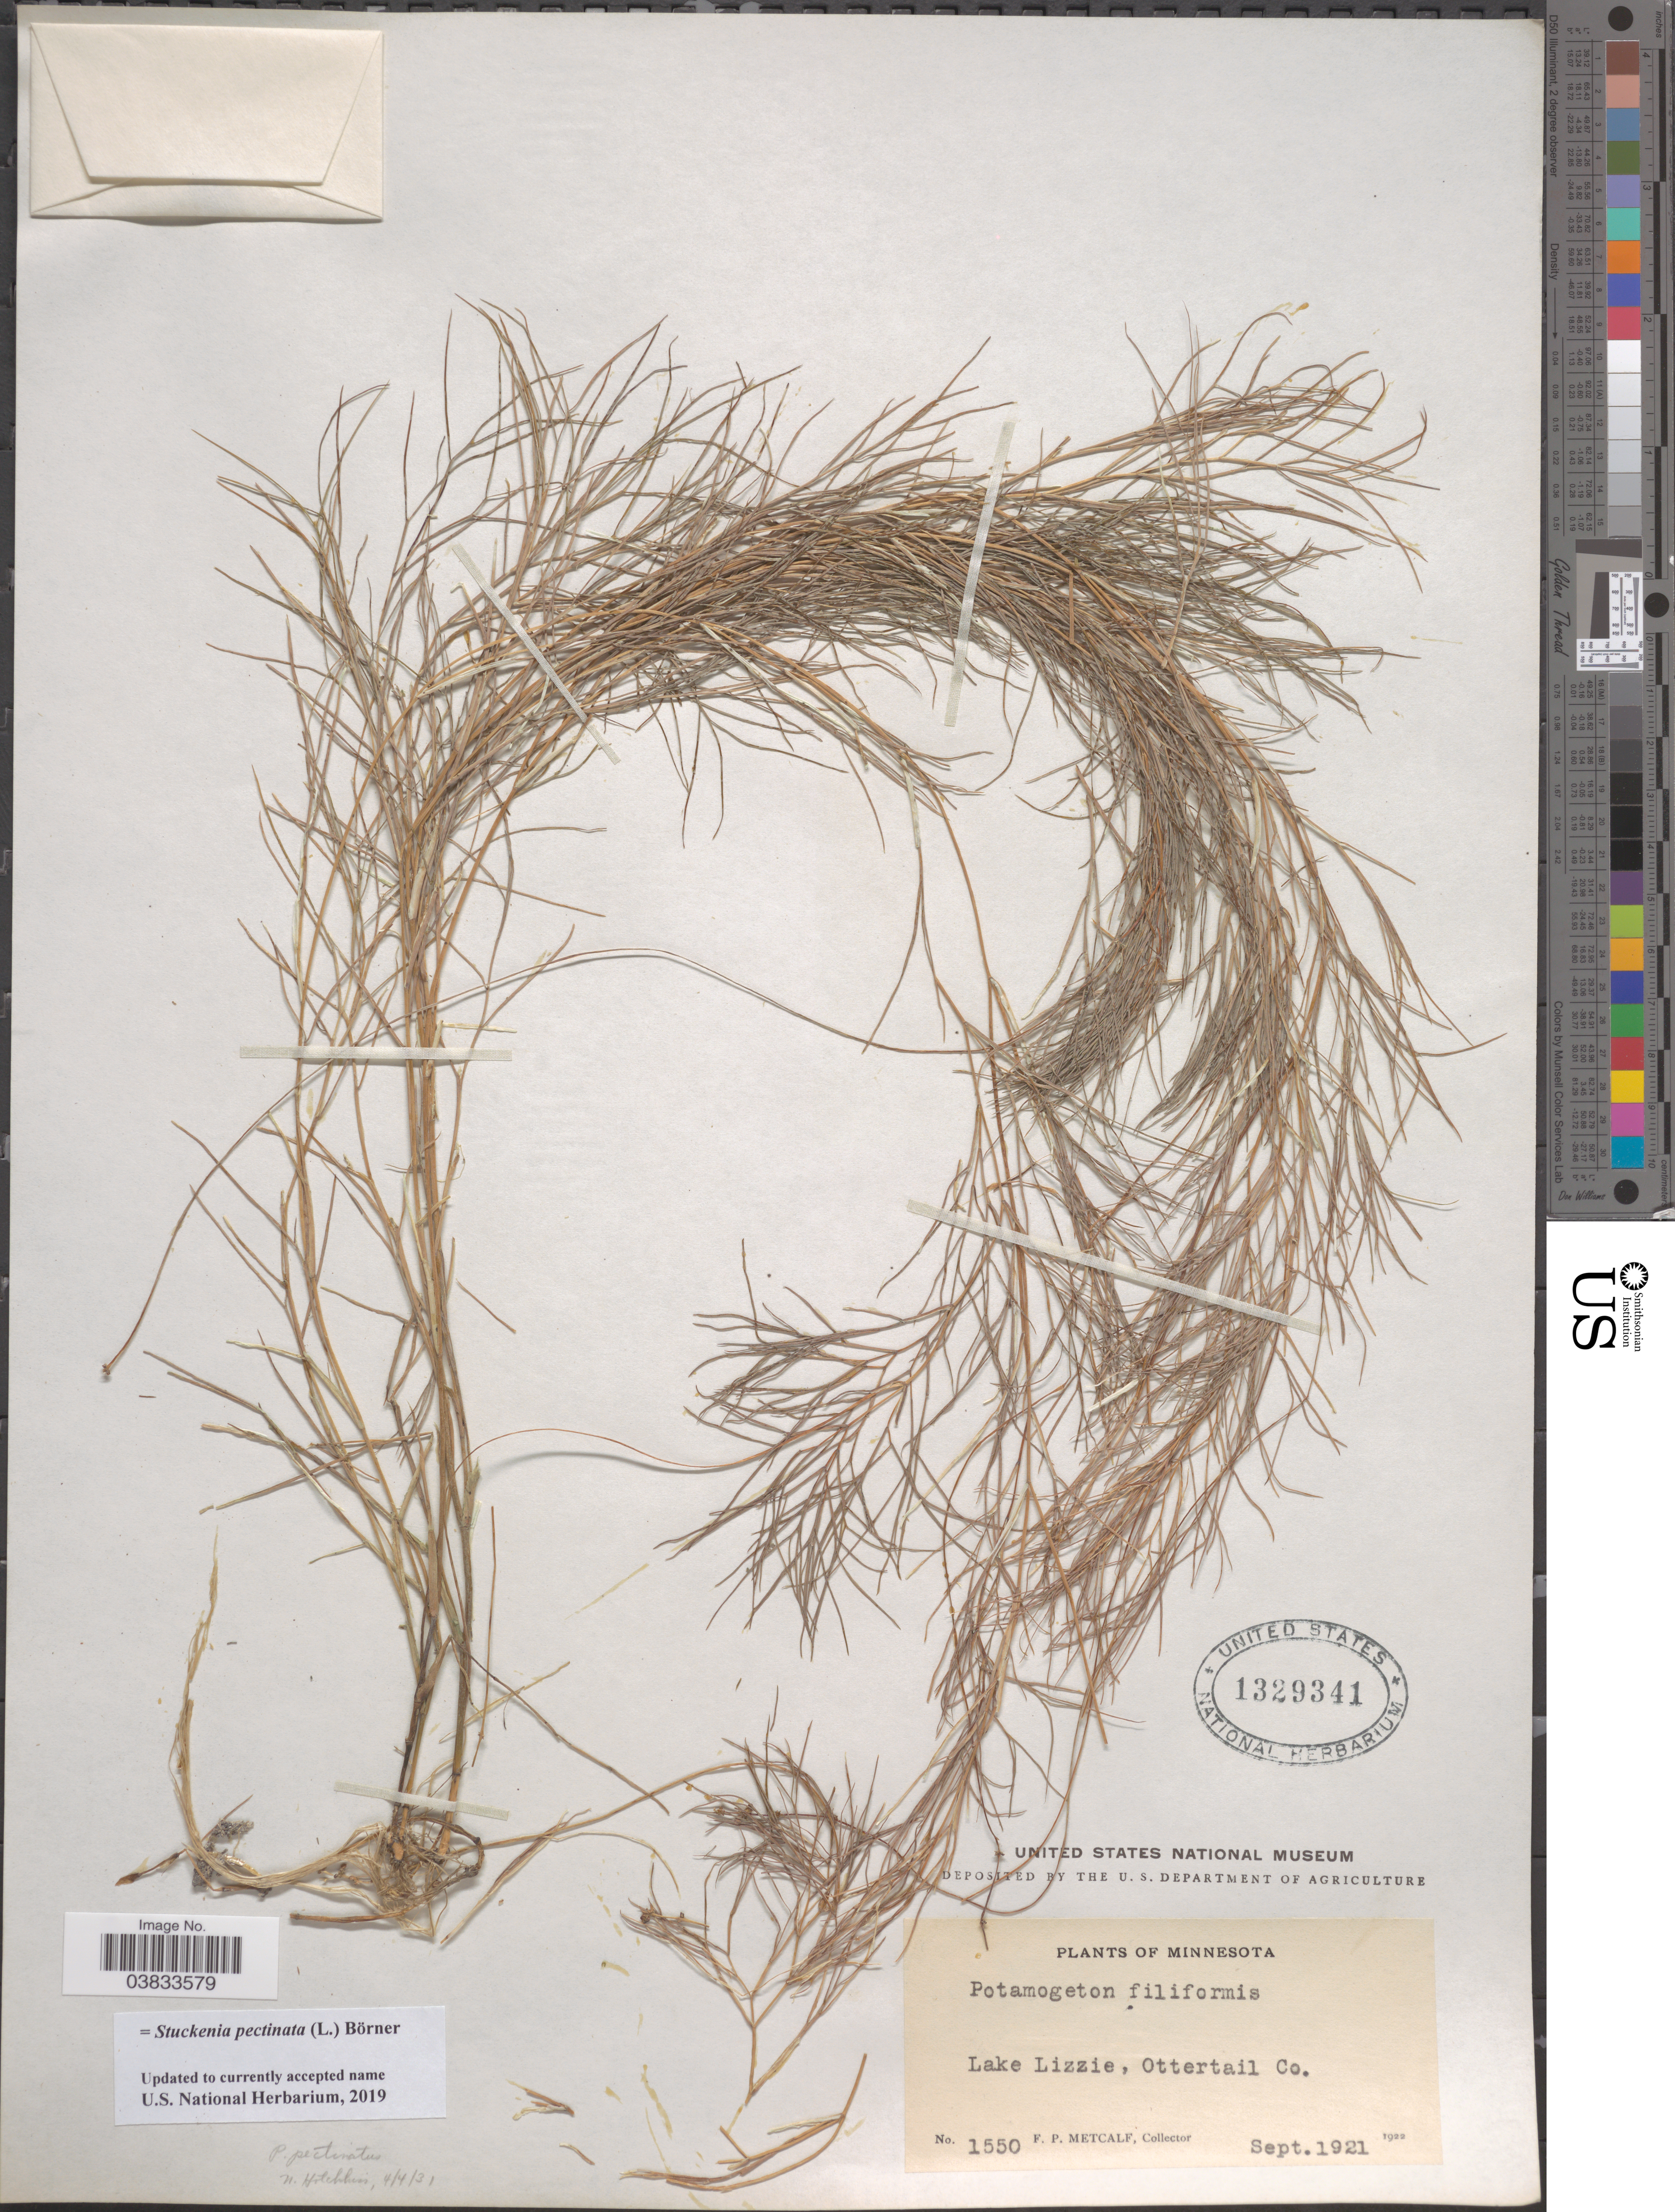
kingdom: Plantae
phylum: Tracheophyta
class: Liliopsida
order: Alismatales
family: Potamogetonaceae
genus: Stuckenia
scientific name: Stuckenia pectinata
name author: (L.) Börner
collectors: F. Metcalf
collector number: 1550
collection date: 1921-09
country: United States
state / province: Minnesota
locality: Lake Lizzie, Ottertail Co.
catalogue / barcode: US 1329341